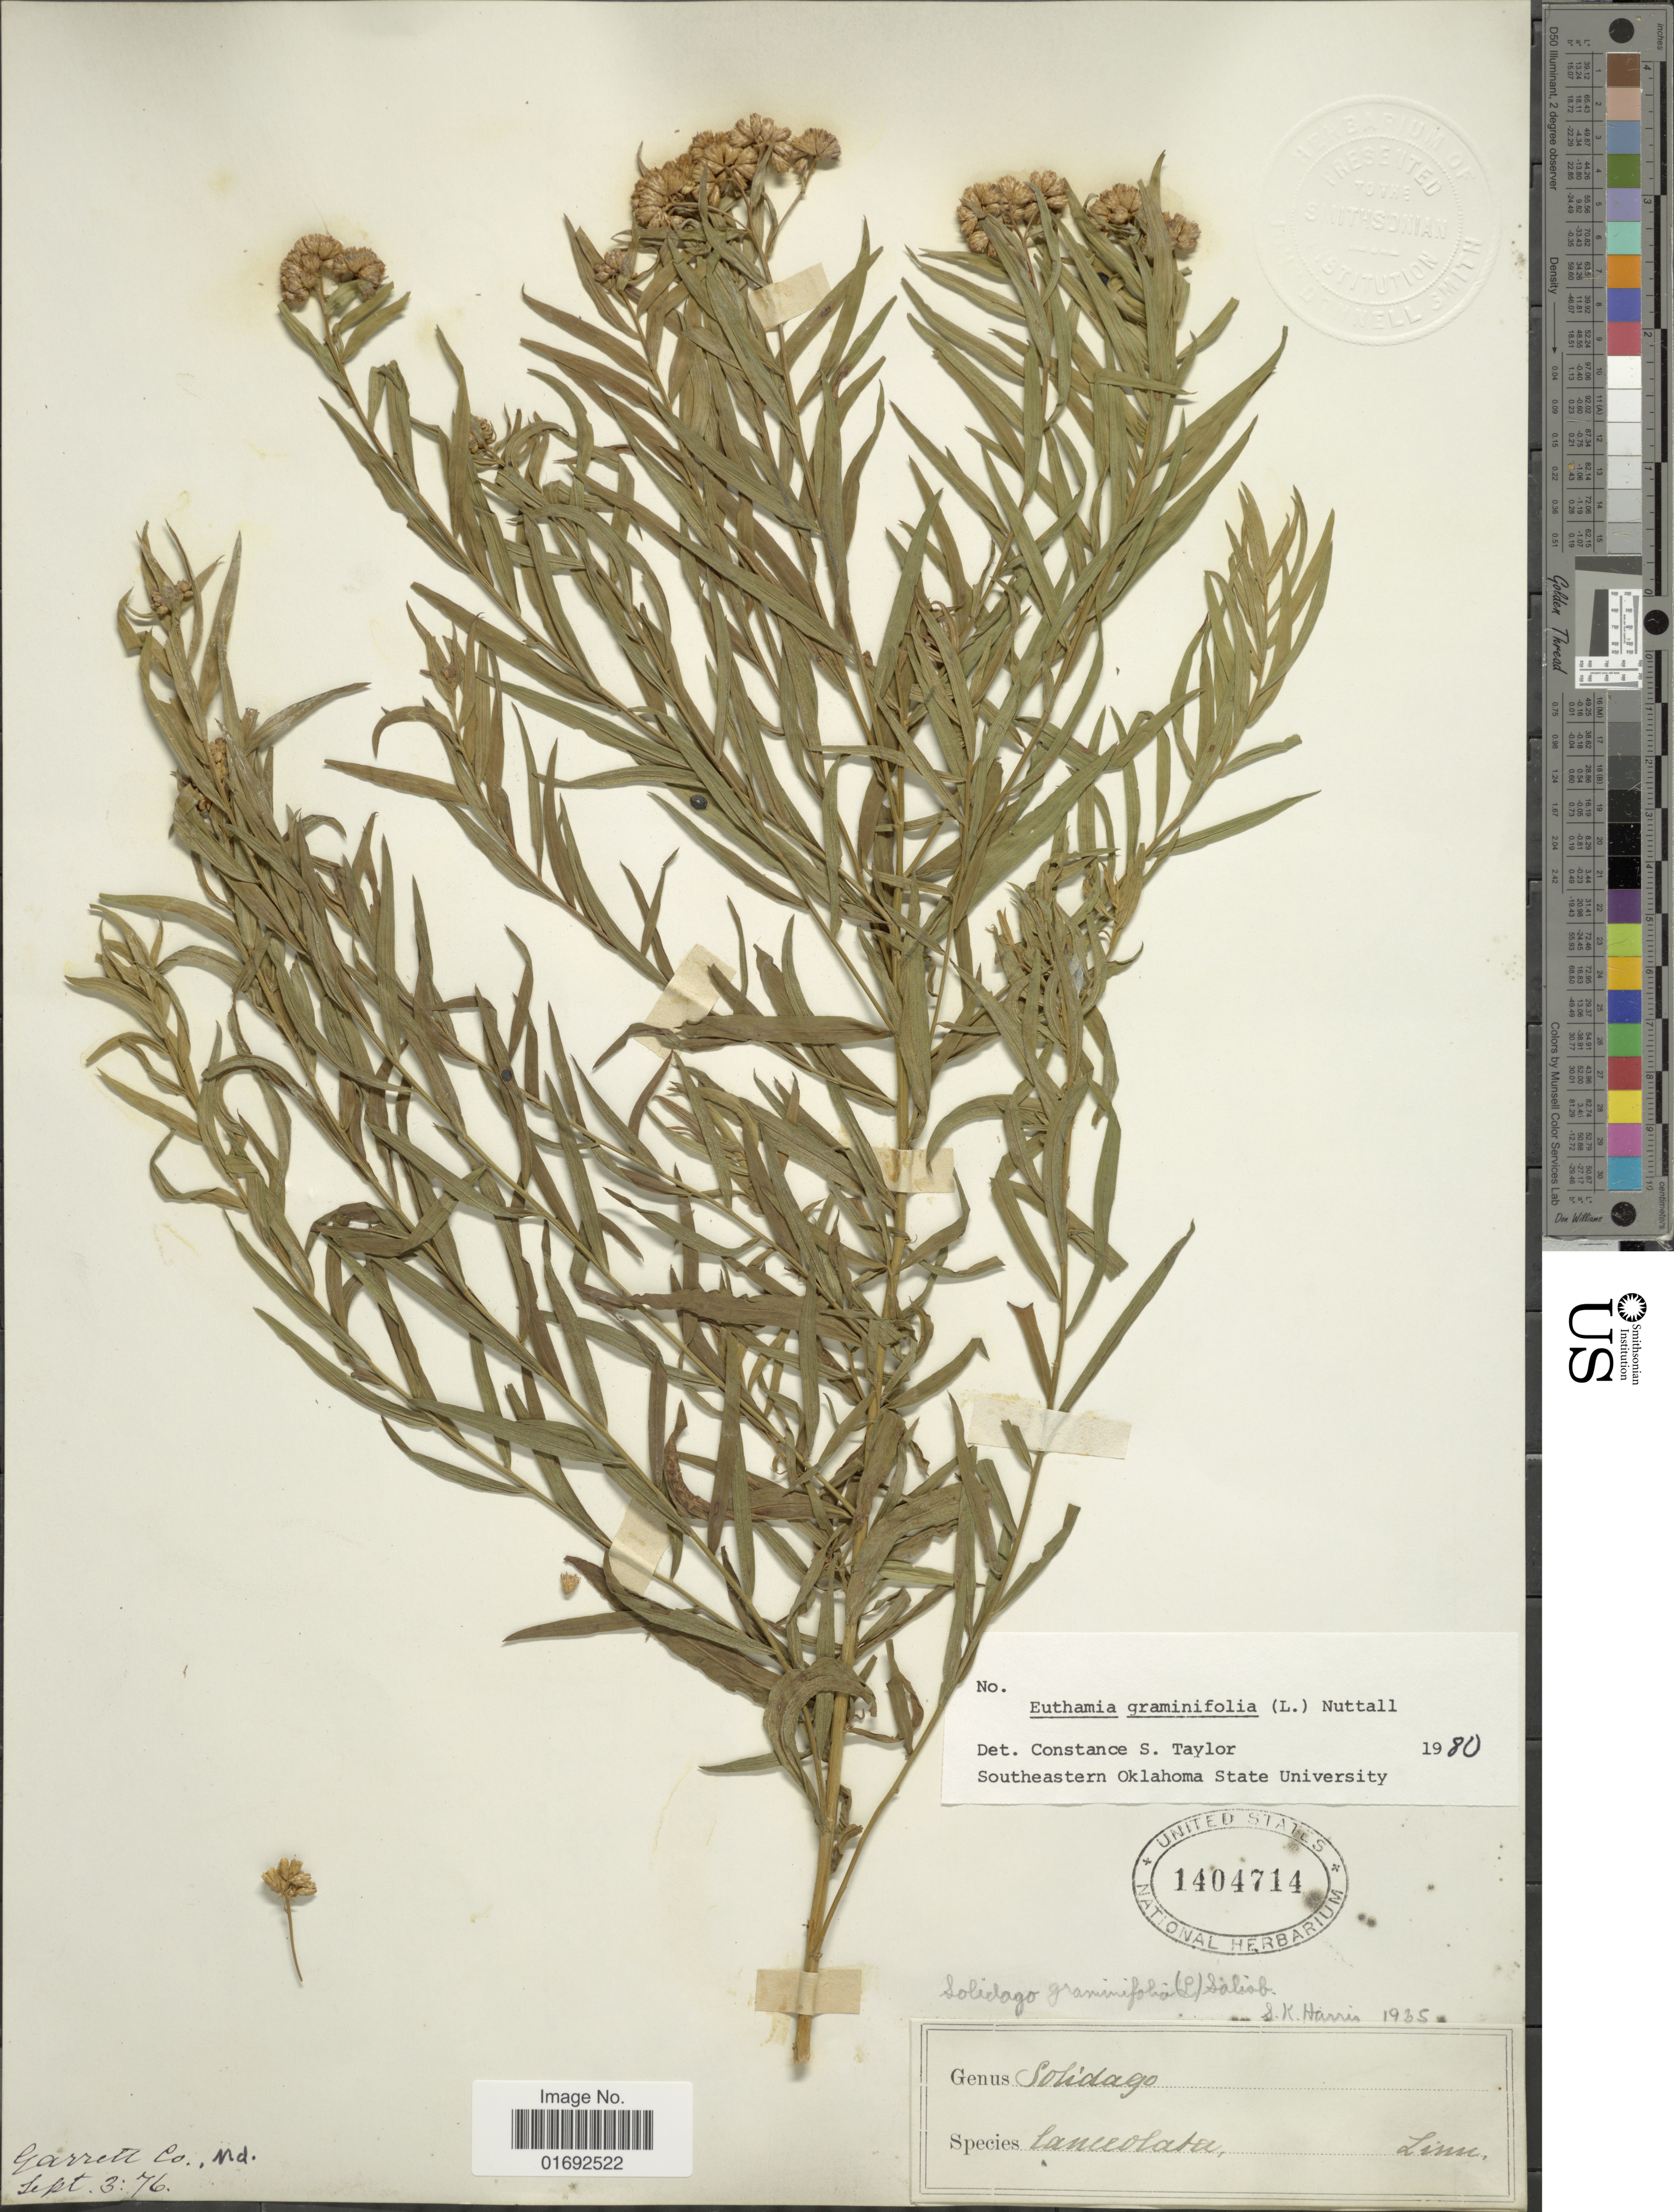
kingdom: Plantae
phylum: Tracheophyta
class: Magnoliopsida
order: Asterales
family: Asteraceae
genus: Euthamia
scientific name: Euthamia graminifolia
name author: (L.) Nutt.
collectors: J. Donnell Smith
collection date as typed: Transcribed d/m/y: 3/9/76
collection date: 1876-09-03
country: United States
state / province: Maryland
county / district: Garrett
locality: Garrett Co., Md., Lancaster, Linn.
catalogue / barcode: US 1404714